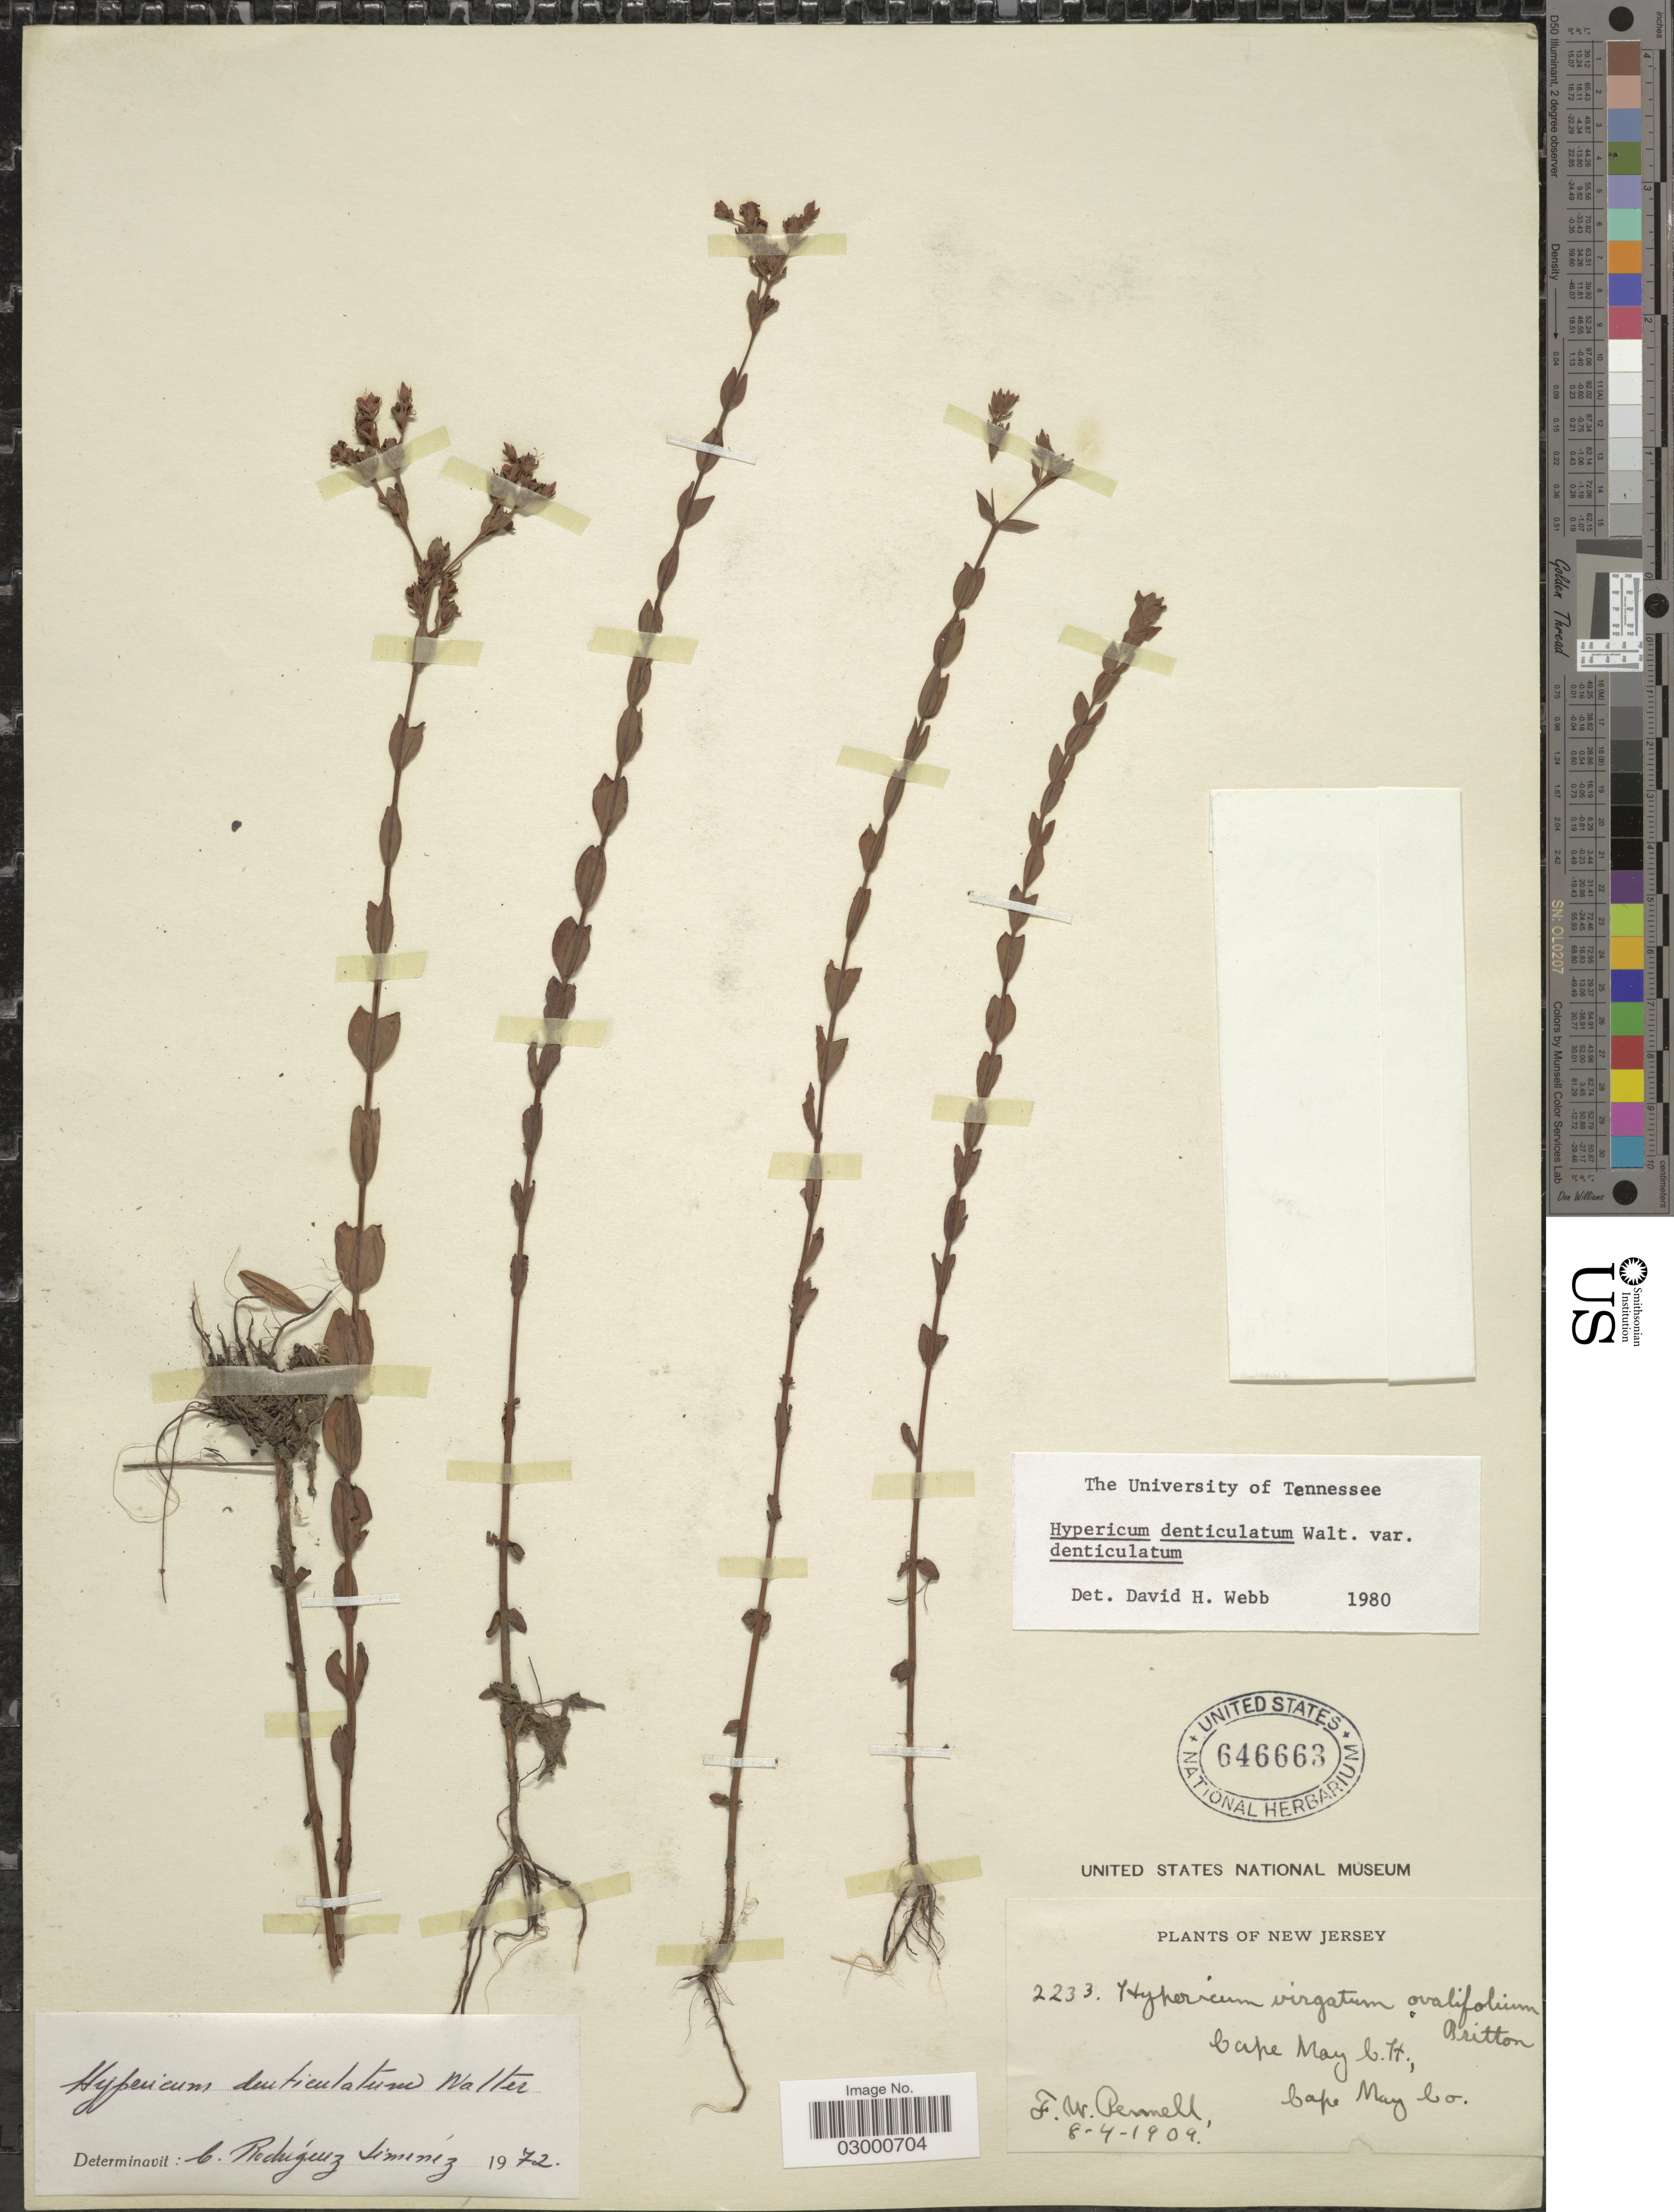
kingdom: Plantae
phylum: Tracheophyta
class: Magnoliopsida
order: Malpighiales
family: Hypericaceae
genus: Hypericum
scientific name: Hypericum denticulatum var. denticulatum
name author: Walter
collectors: F. W. Pennell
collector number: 2233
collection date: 1909-08-04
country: United States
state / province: New Jersey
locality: Cape May C. Pt., Cape May Co.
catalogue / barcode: US 646663